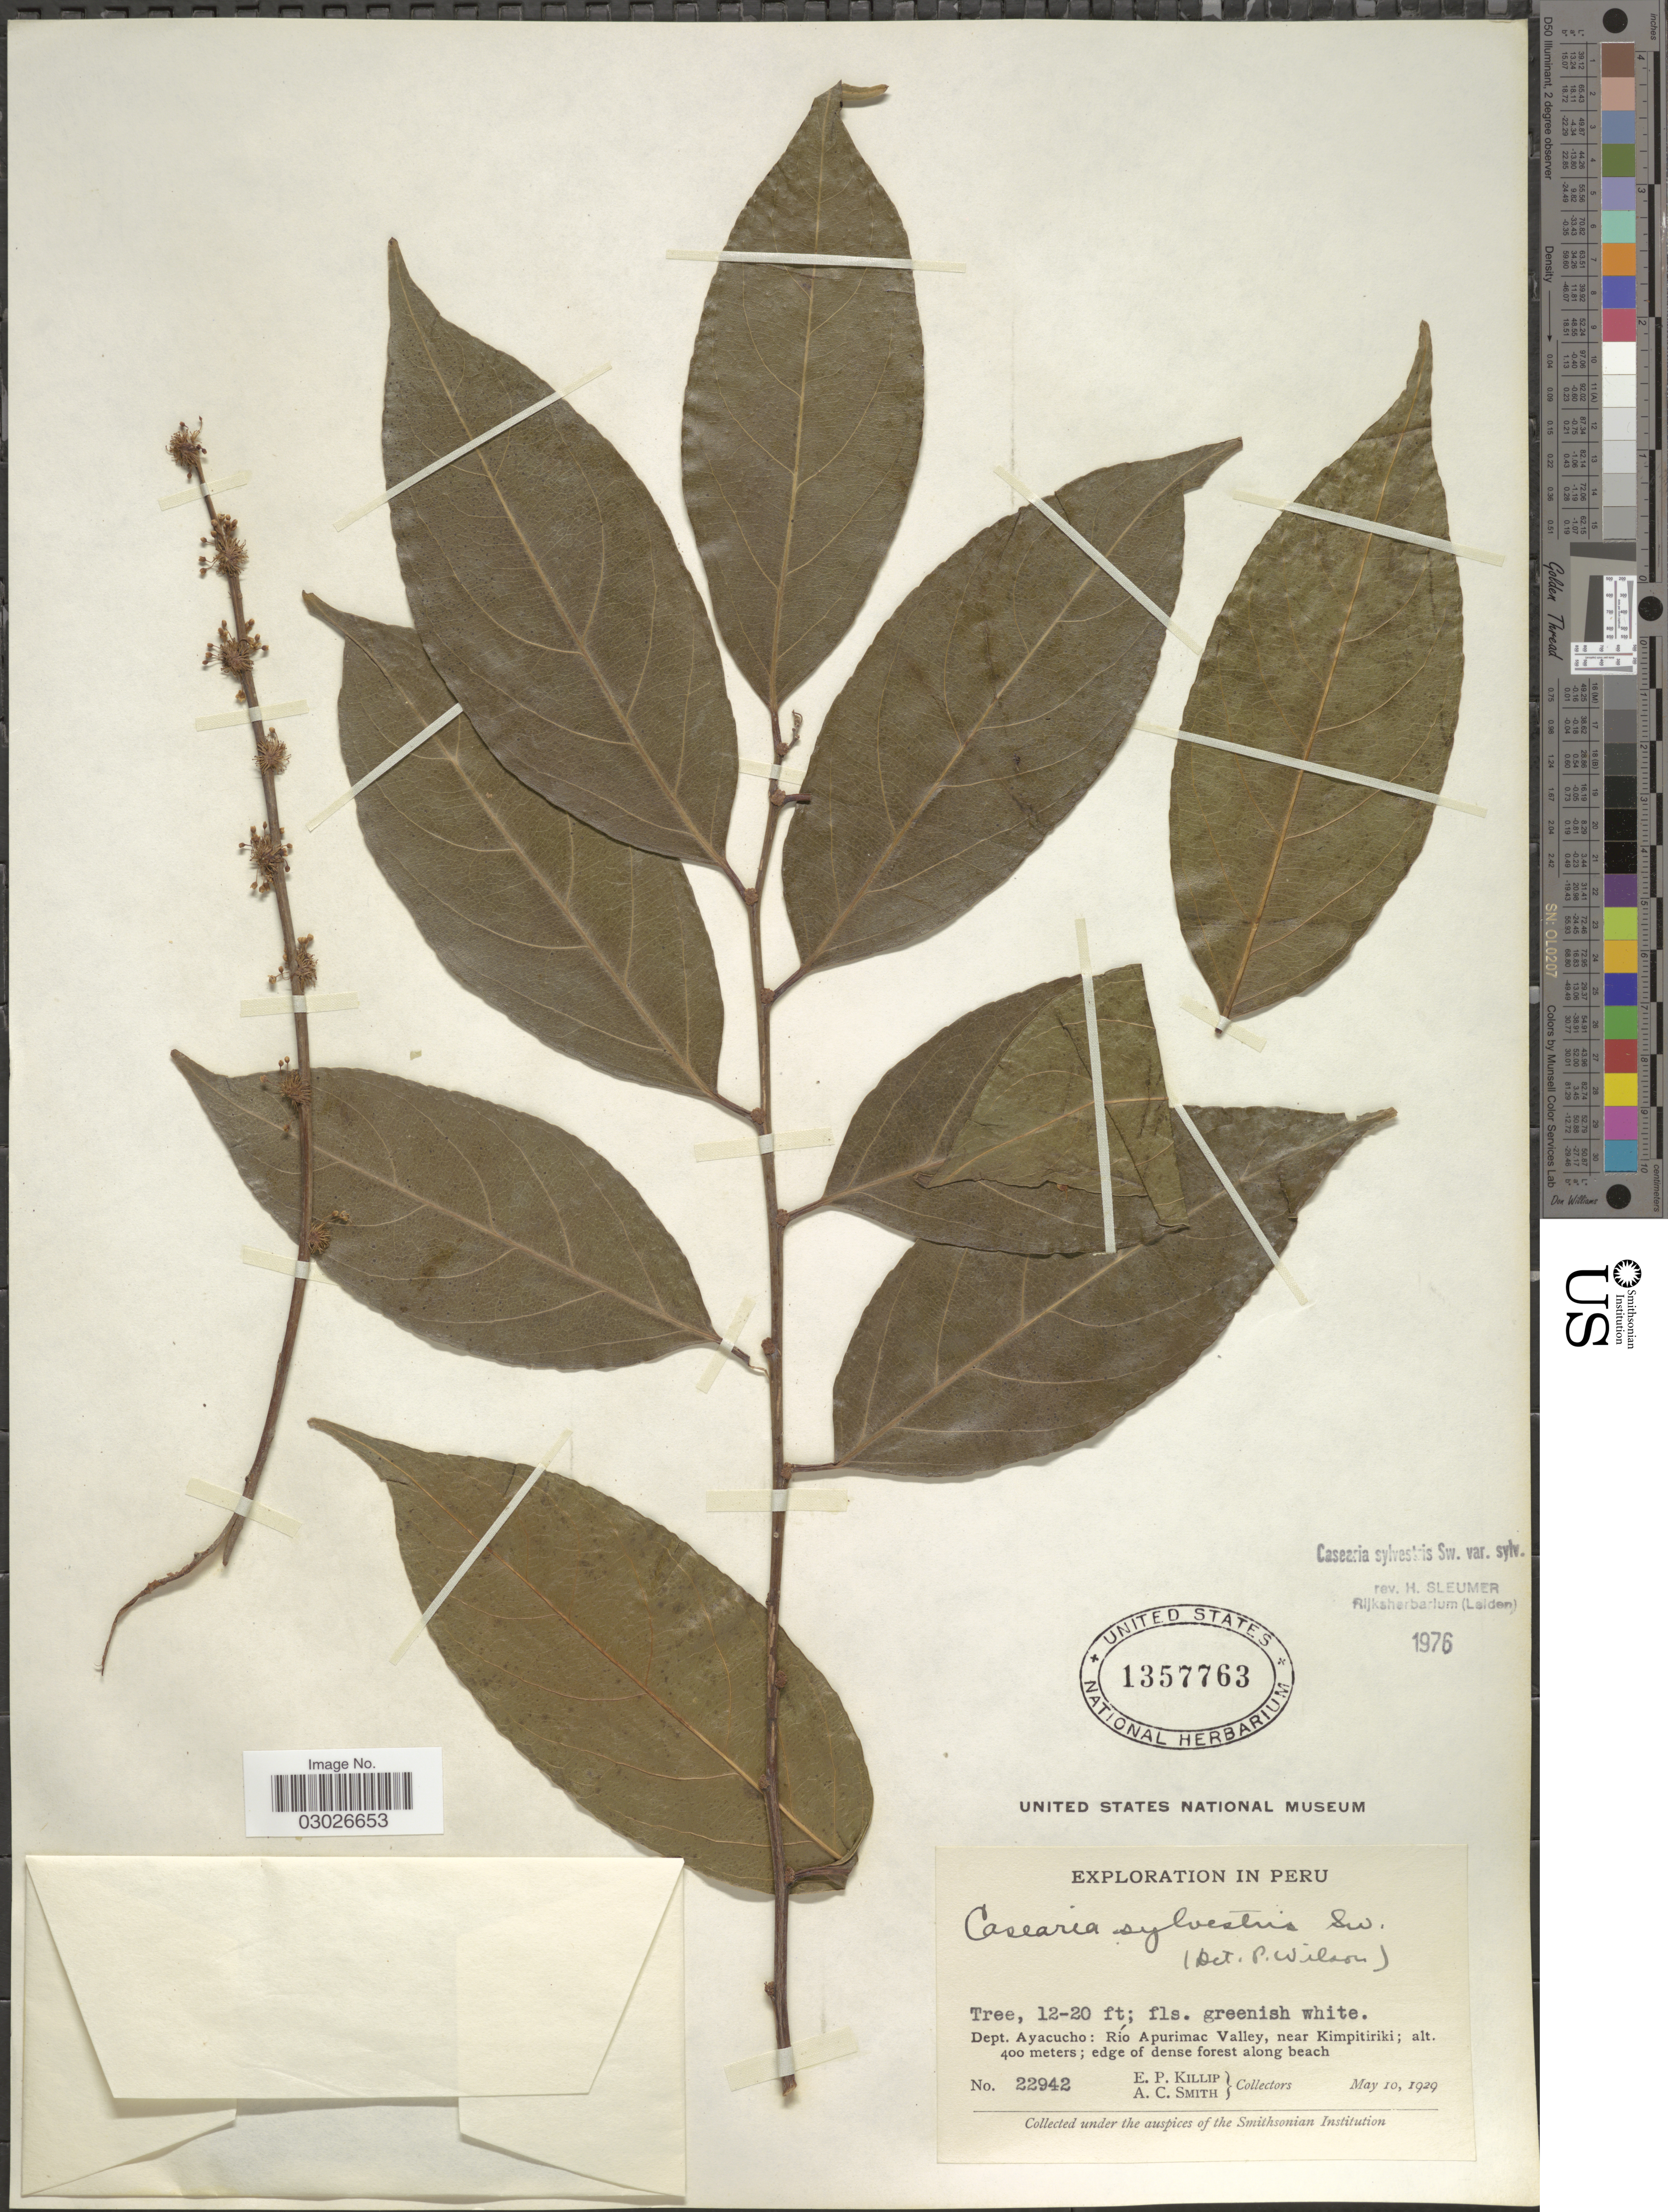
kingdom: Plantae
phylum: Tracheophyta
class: Magnoliopsida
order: Malpighiales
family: Salicaceae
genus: Casearia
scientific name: Casearia sylvestris var. sylvestris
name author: Sw.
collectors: E. P. Killip & A. C. Smith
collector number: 22942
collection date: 1929-05-10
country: Peru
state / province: Ayacucho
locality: Dept. Ayacucho: Río Apurimac Valley, near Kimpitiriki.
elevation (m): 400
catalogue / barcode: US 1357763